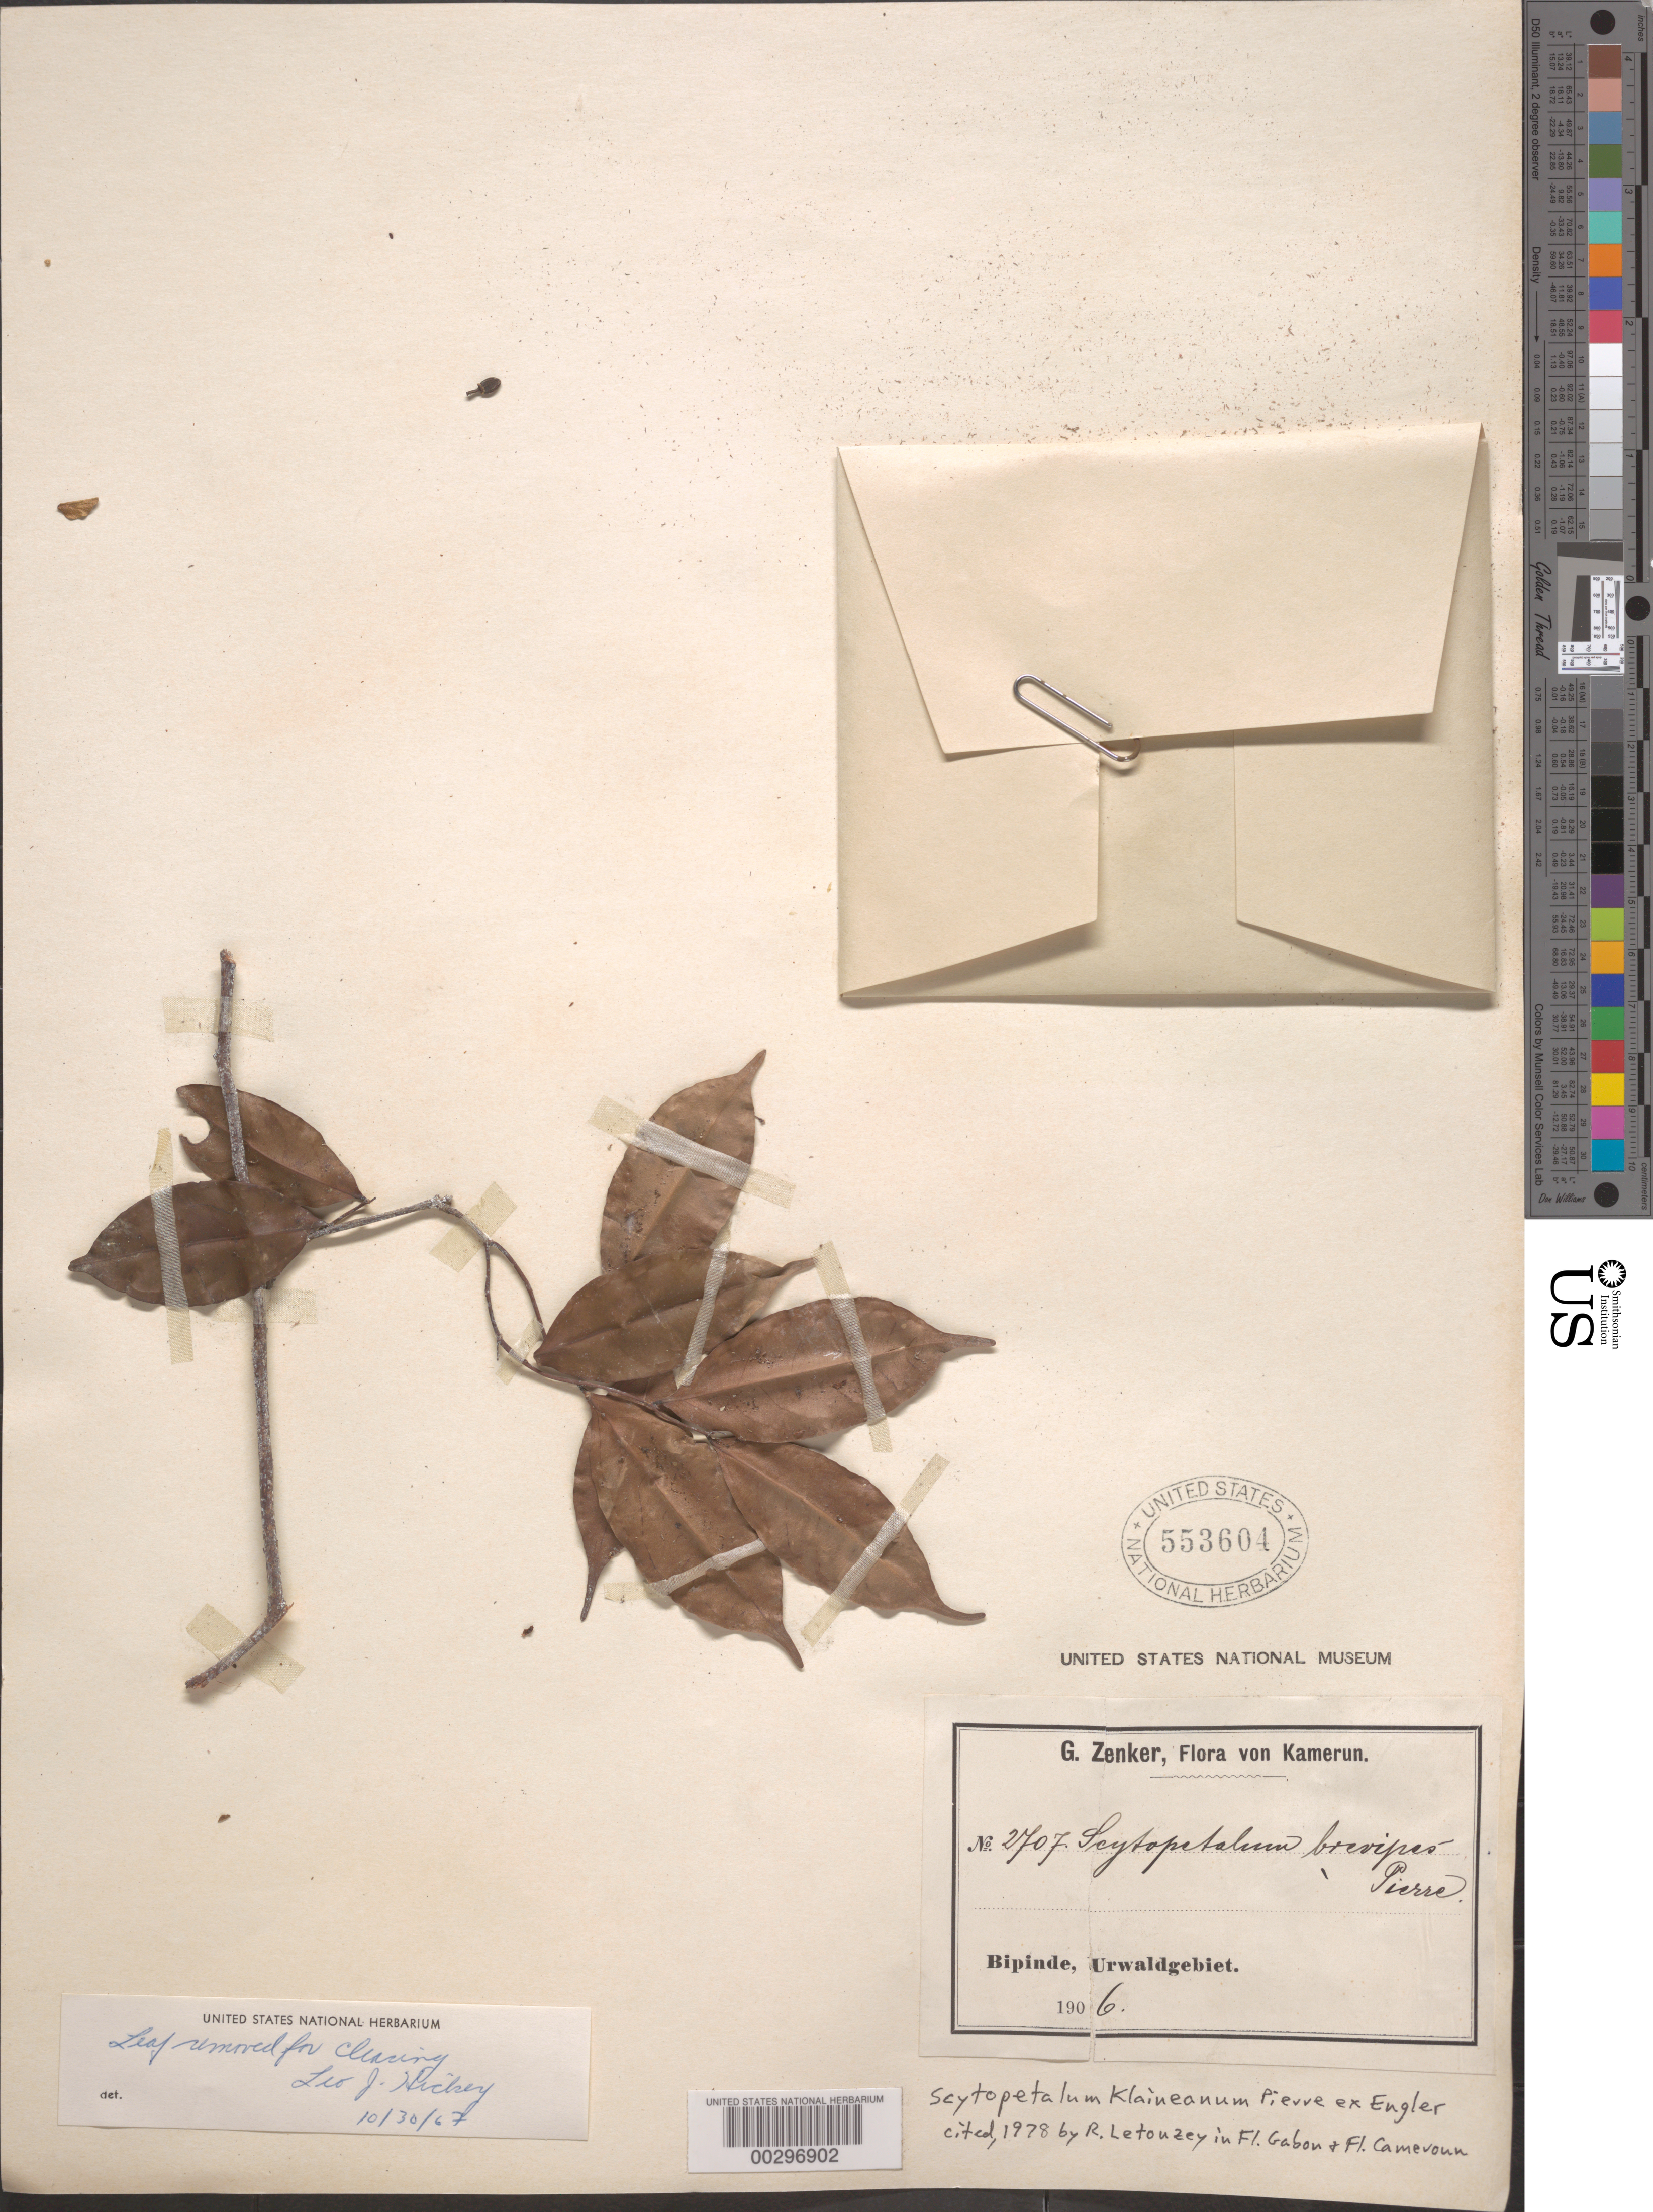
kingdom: Plantae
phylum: Tracheophyta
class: Magnoliopsida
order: Ericales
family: Lecythidaceae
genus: Scytopetalum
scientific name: Scytopetalum klaineanum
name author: Pierre ex Engl.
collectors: G. A. Zenker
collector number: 2707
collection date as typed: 1906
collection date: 1906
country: Cameroon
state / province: Sud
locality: Bipinde, urwaldgebiet [jungle area]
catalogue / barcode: US 553604